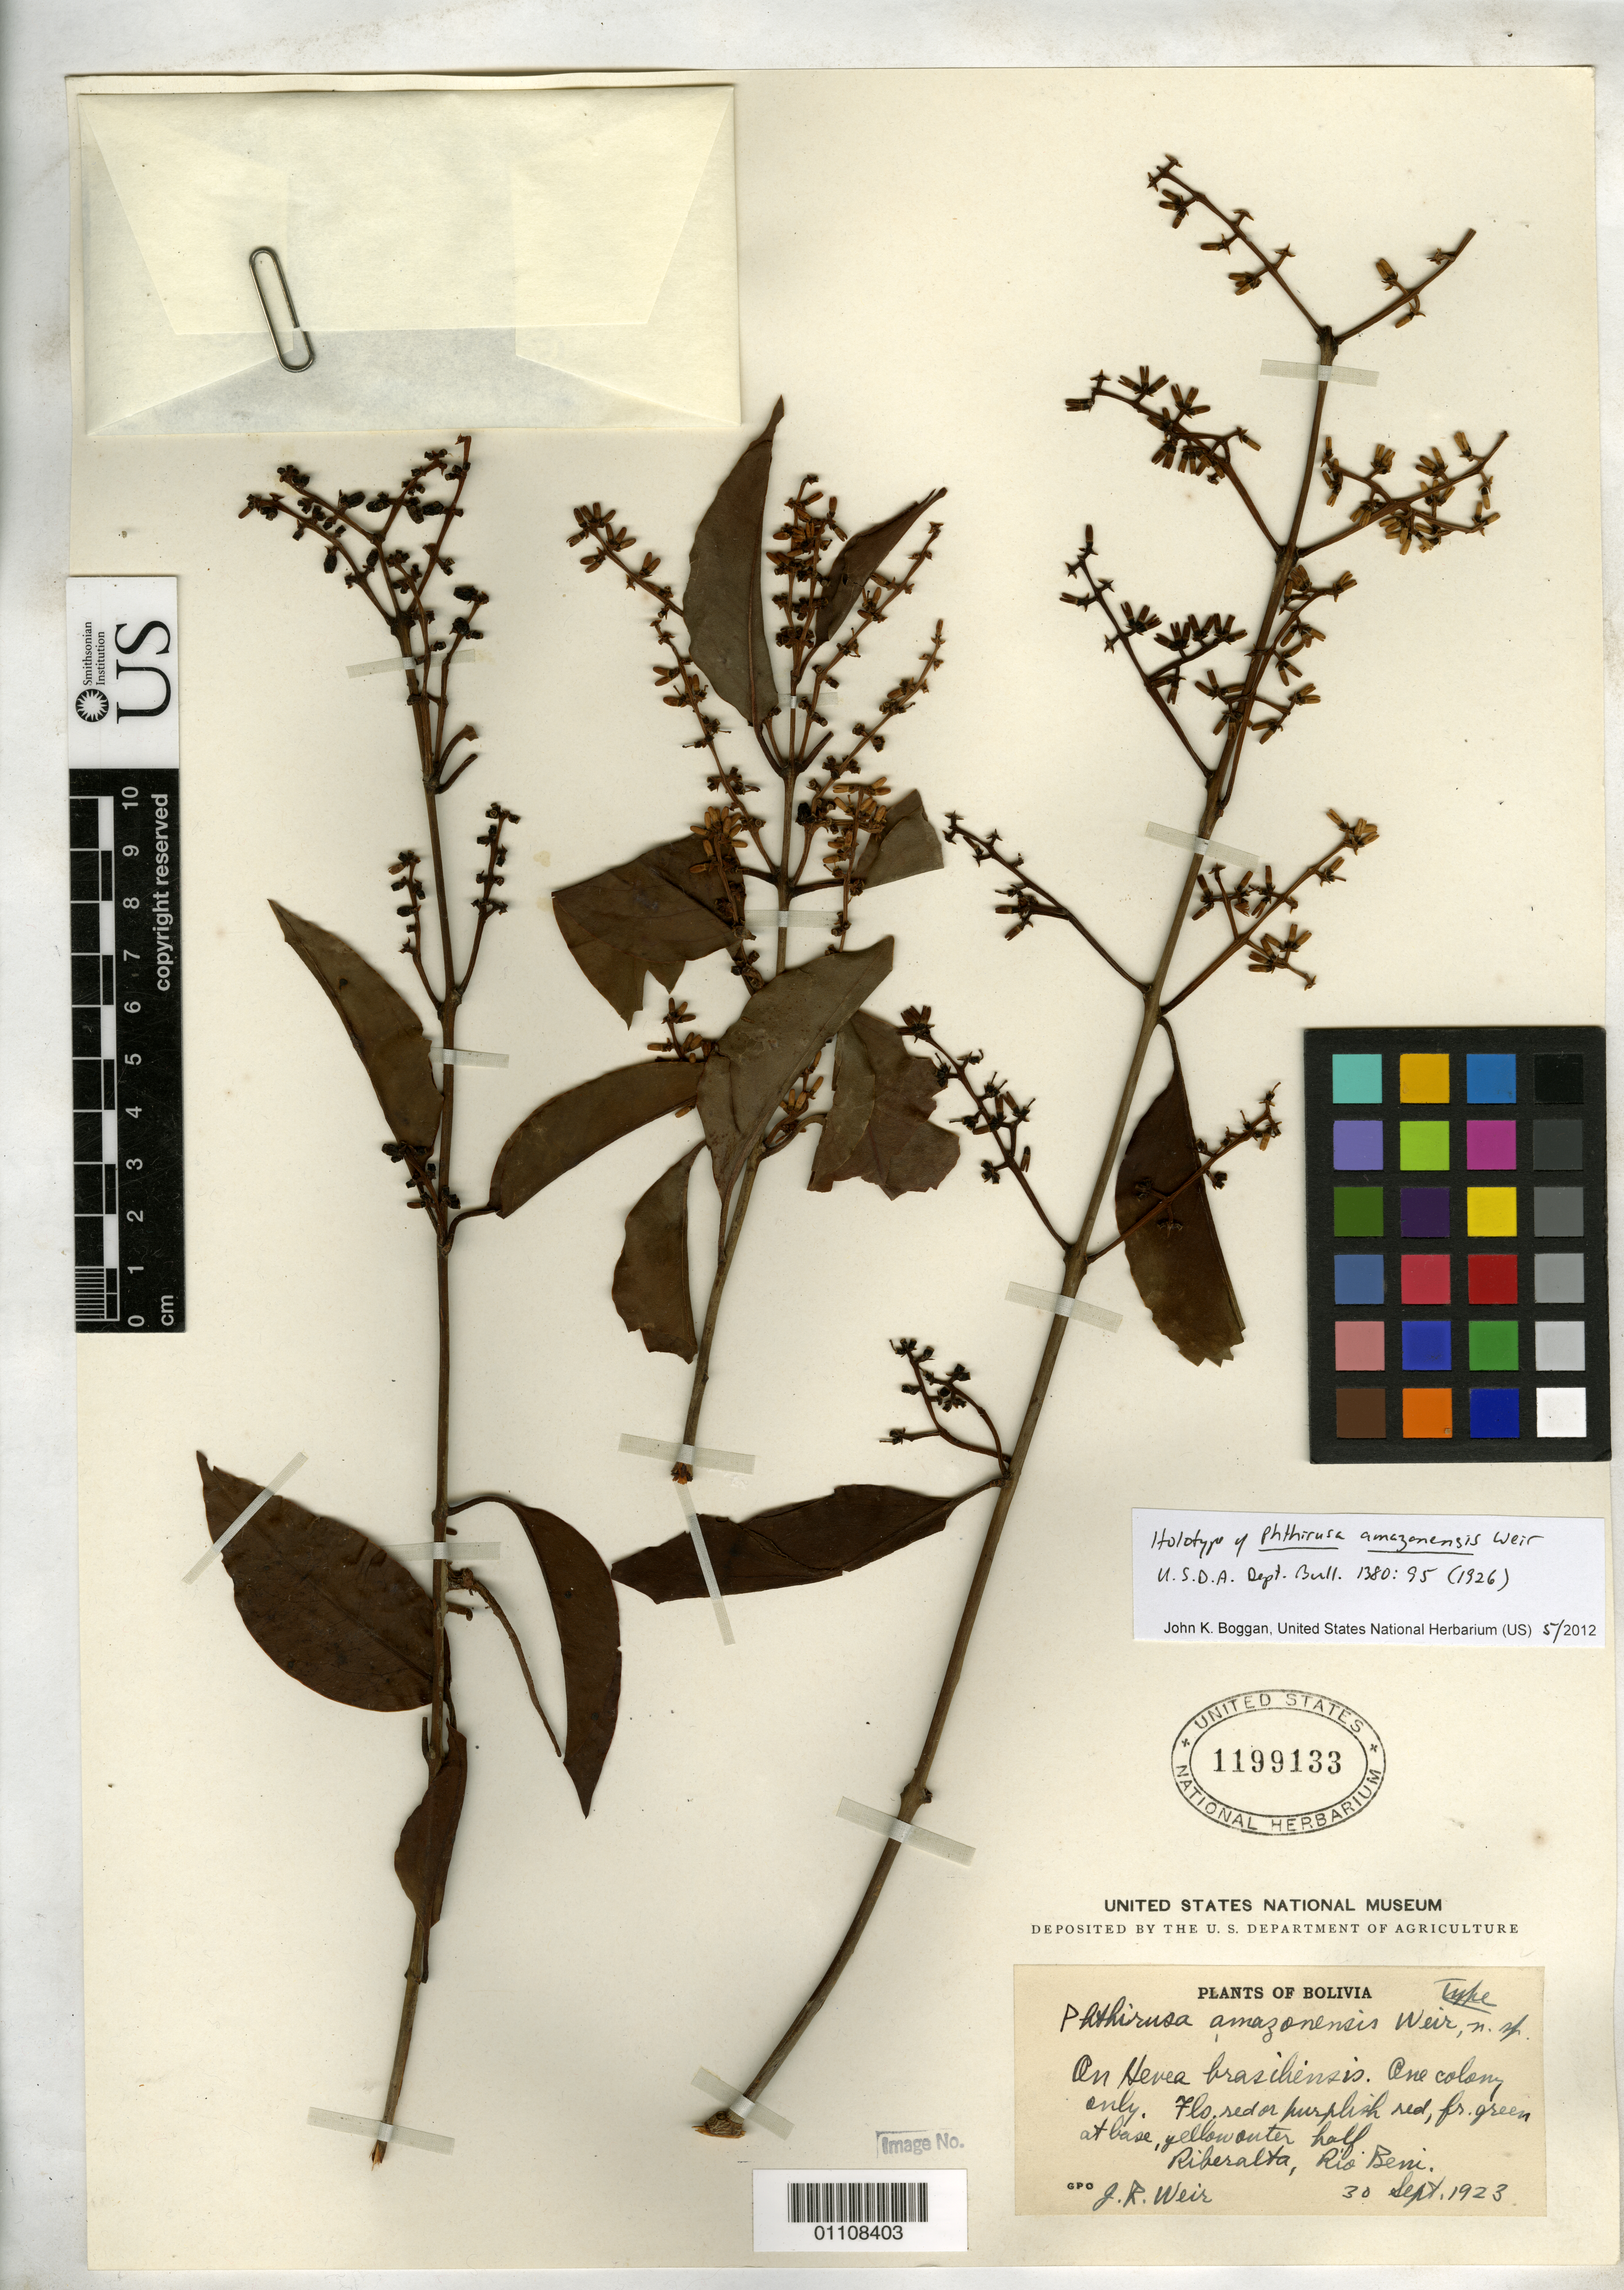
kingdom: Plantae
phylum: Tracheophyta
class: Magnoliopsida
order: Santalales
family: Loranthaceae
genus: Phthirusa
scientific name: Phthirusa amazonensis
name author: Weir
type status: Holotype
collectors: J. Weir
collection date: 1923-09-30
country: Bolivia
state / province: Beni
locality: Rio Beni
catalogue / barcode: US 1199133